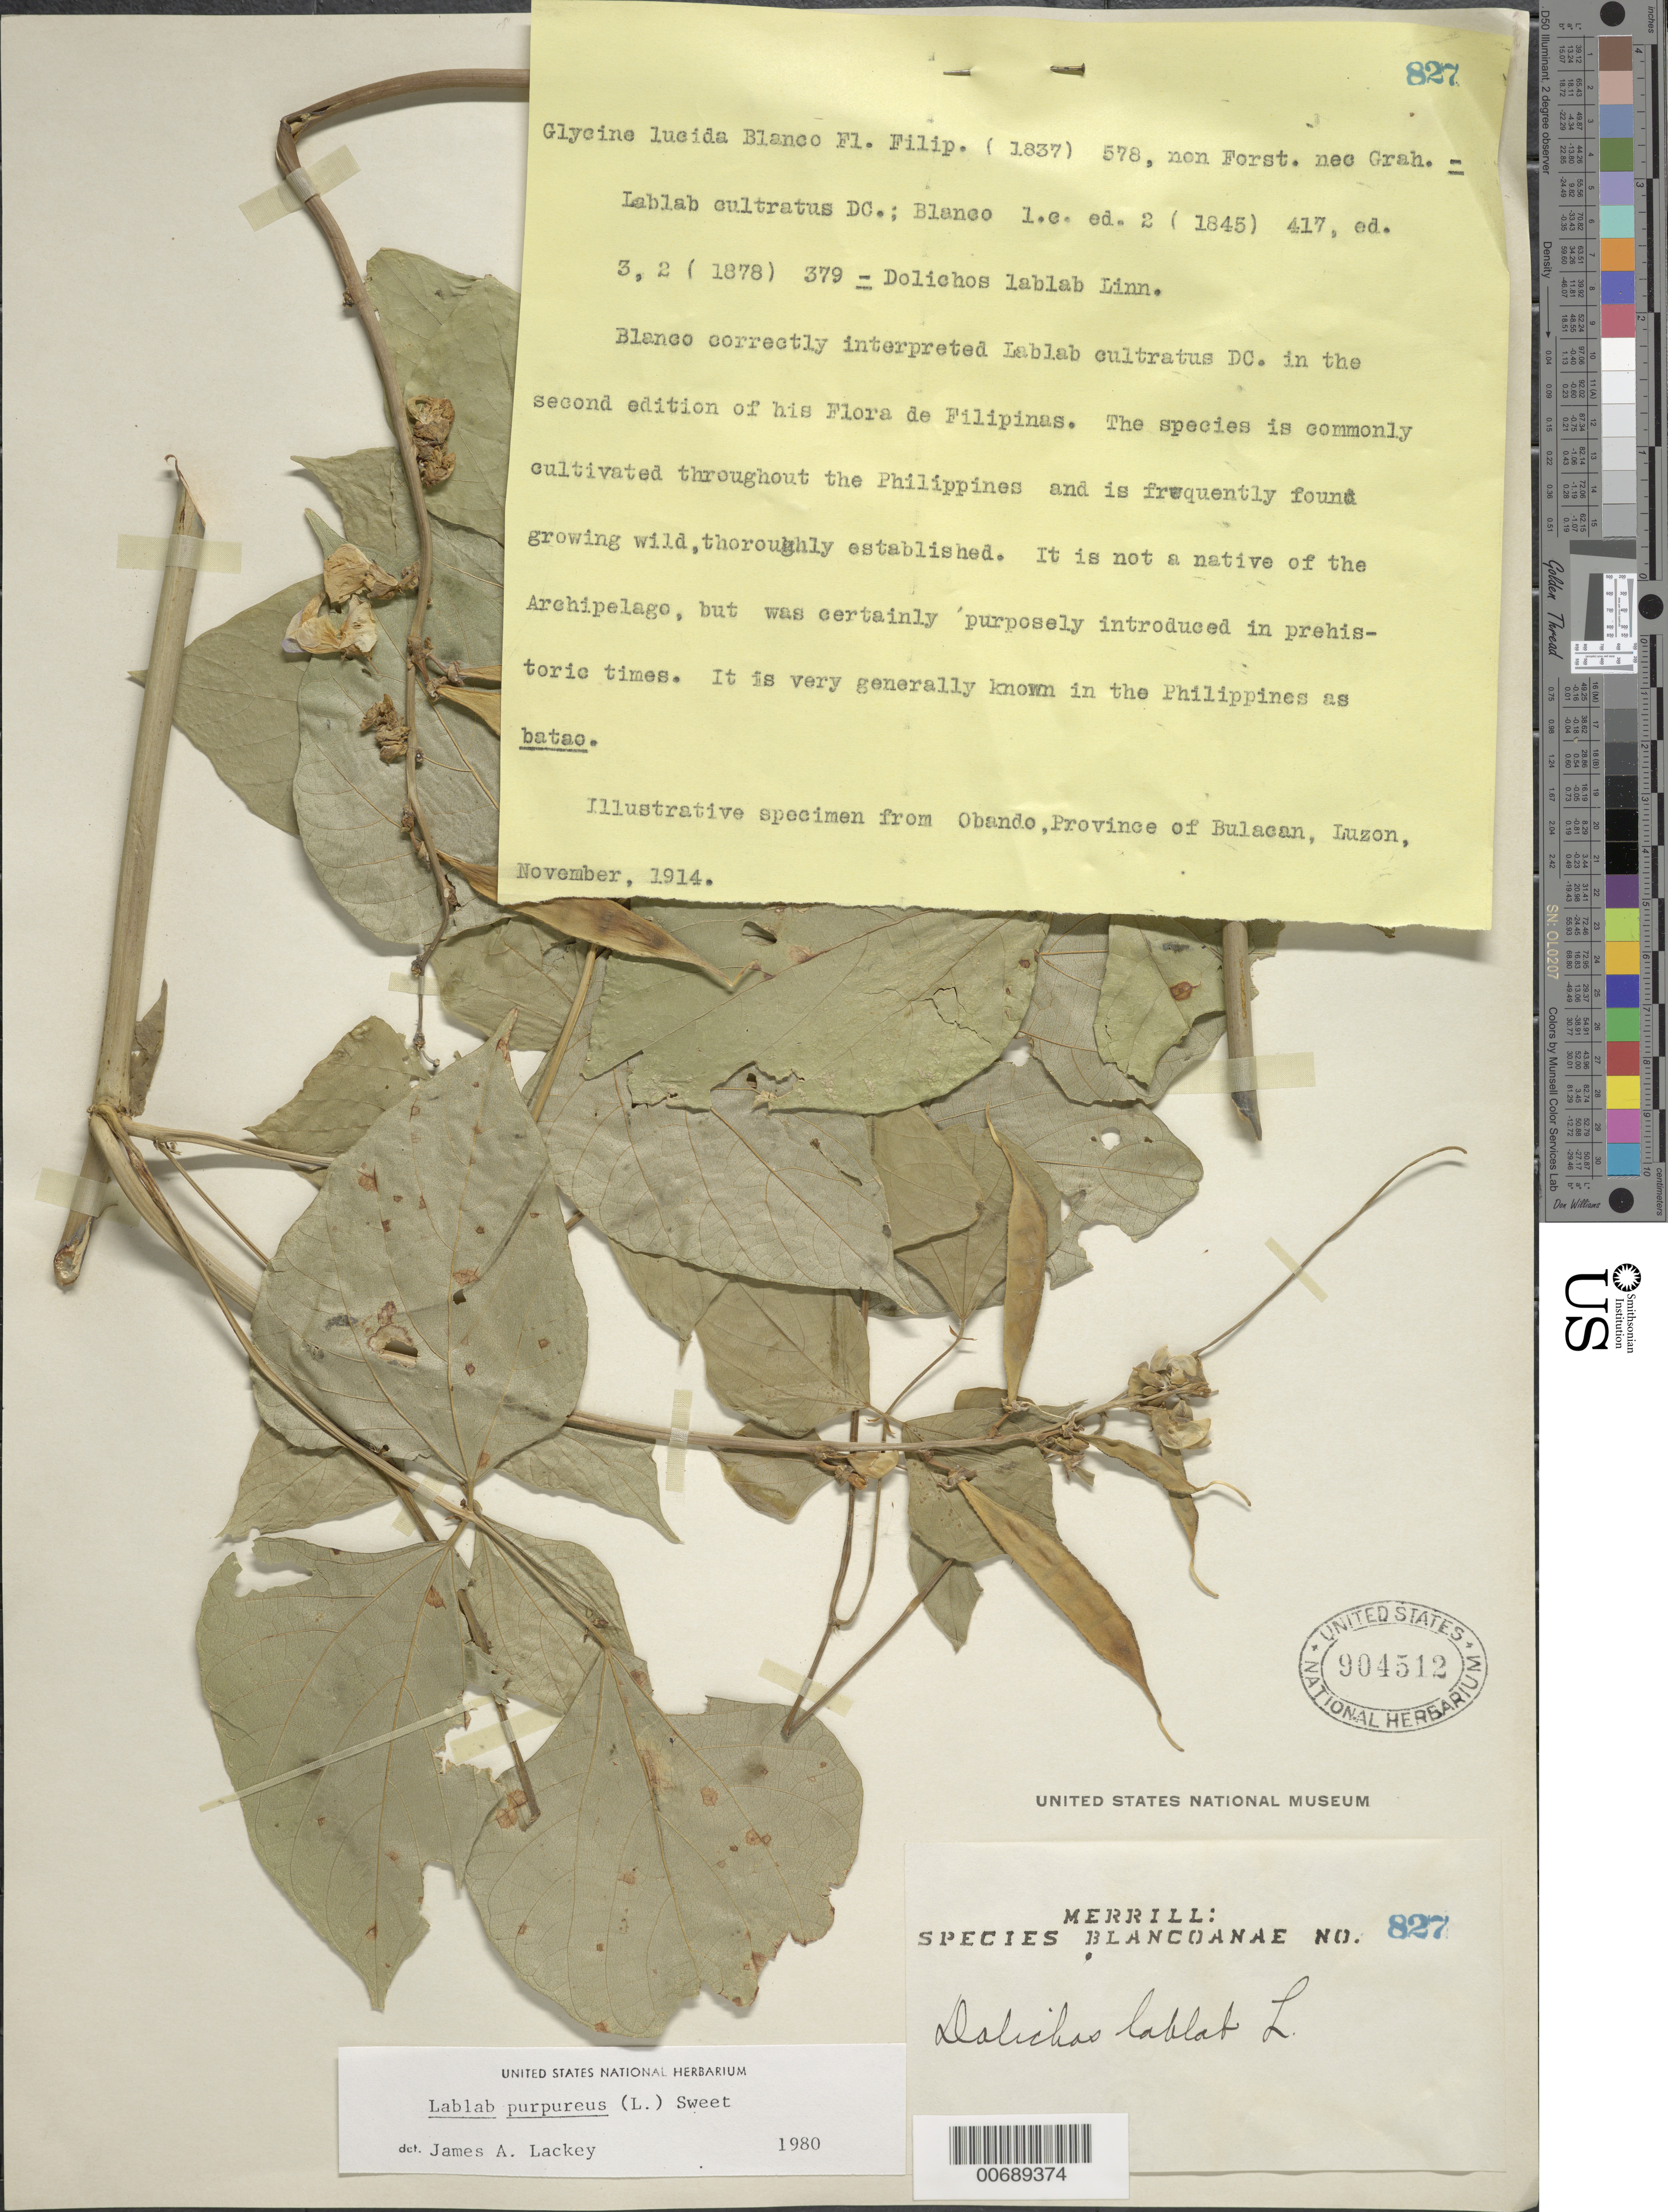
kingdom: Plantae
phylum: Tracheophyta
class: Magnoliopsida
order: Fabales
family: Fabaceae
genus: Lablab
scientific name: Lablab purpureus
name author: (L.) Sweet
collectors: E. D. Merrill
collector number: Sp. Blancoan. 0827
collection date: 1914-11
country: Philippines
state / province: Central Luzon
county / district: Bulacan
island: Luzon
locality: Obando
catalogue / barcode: US 904512